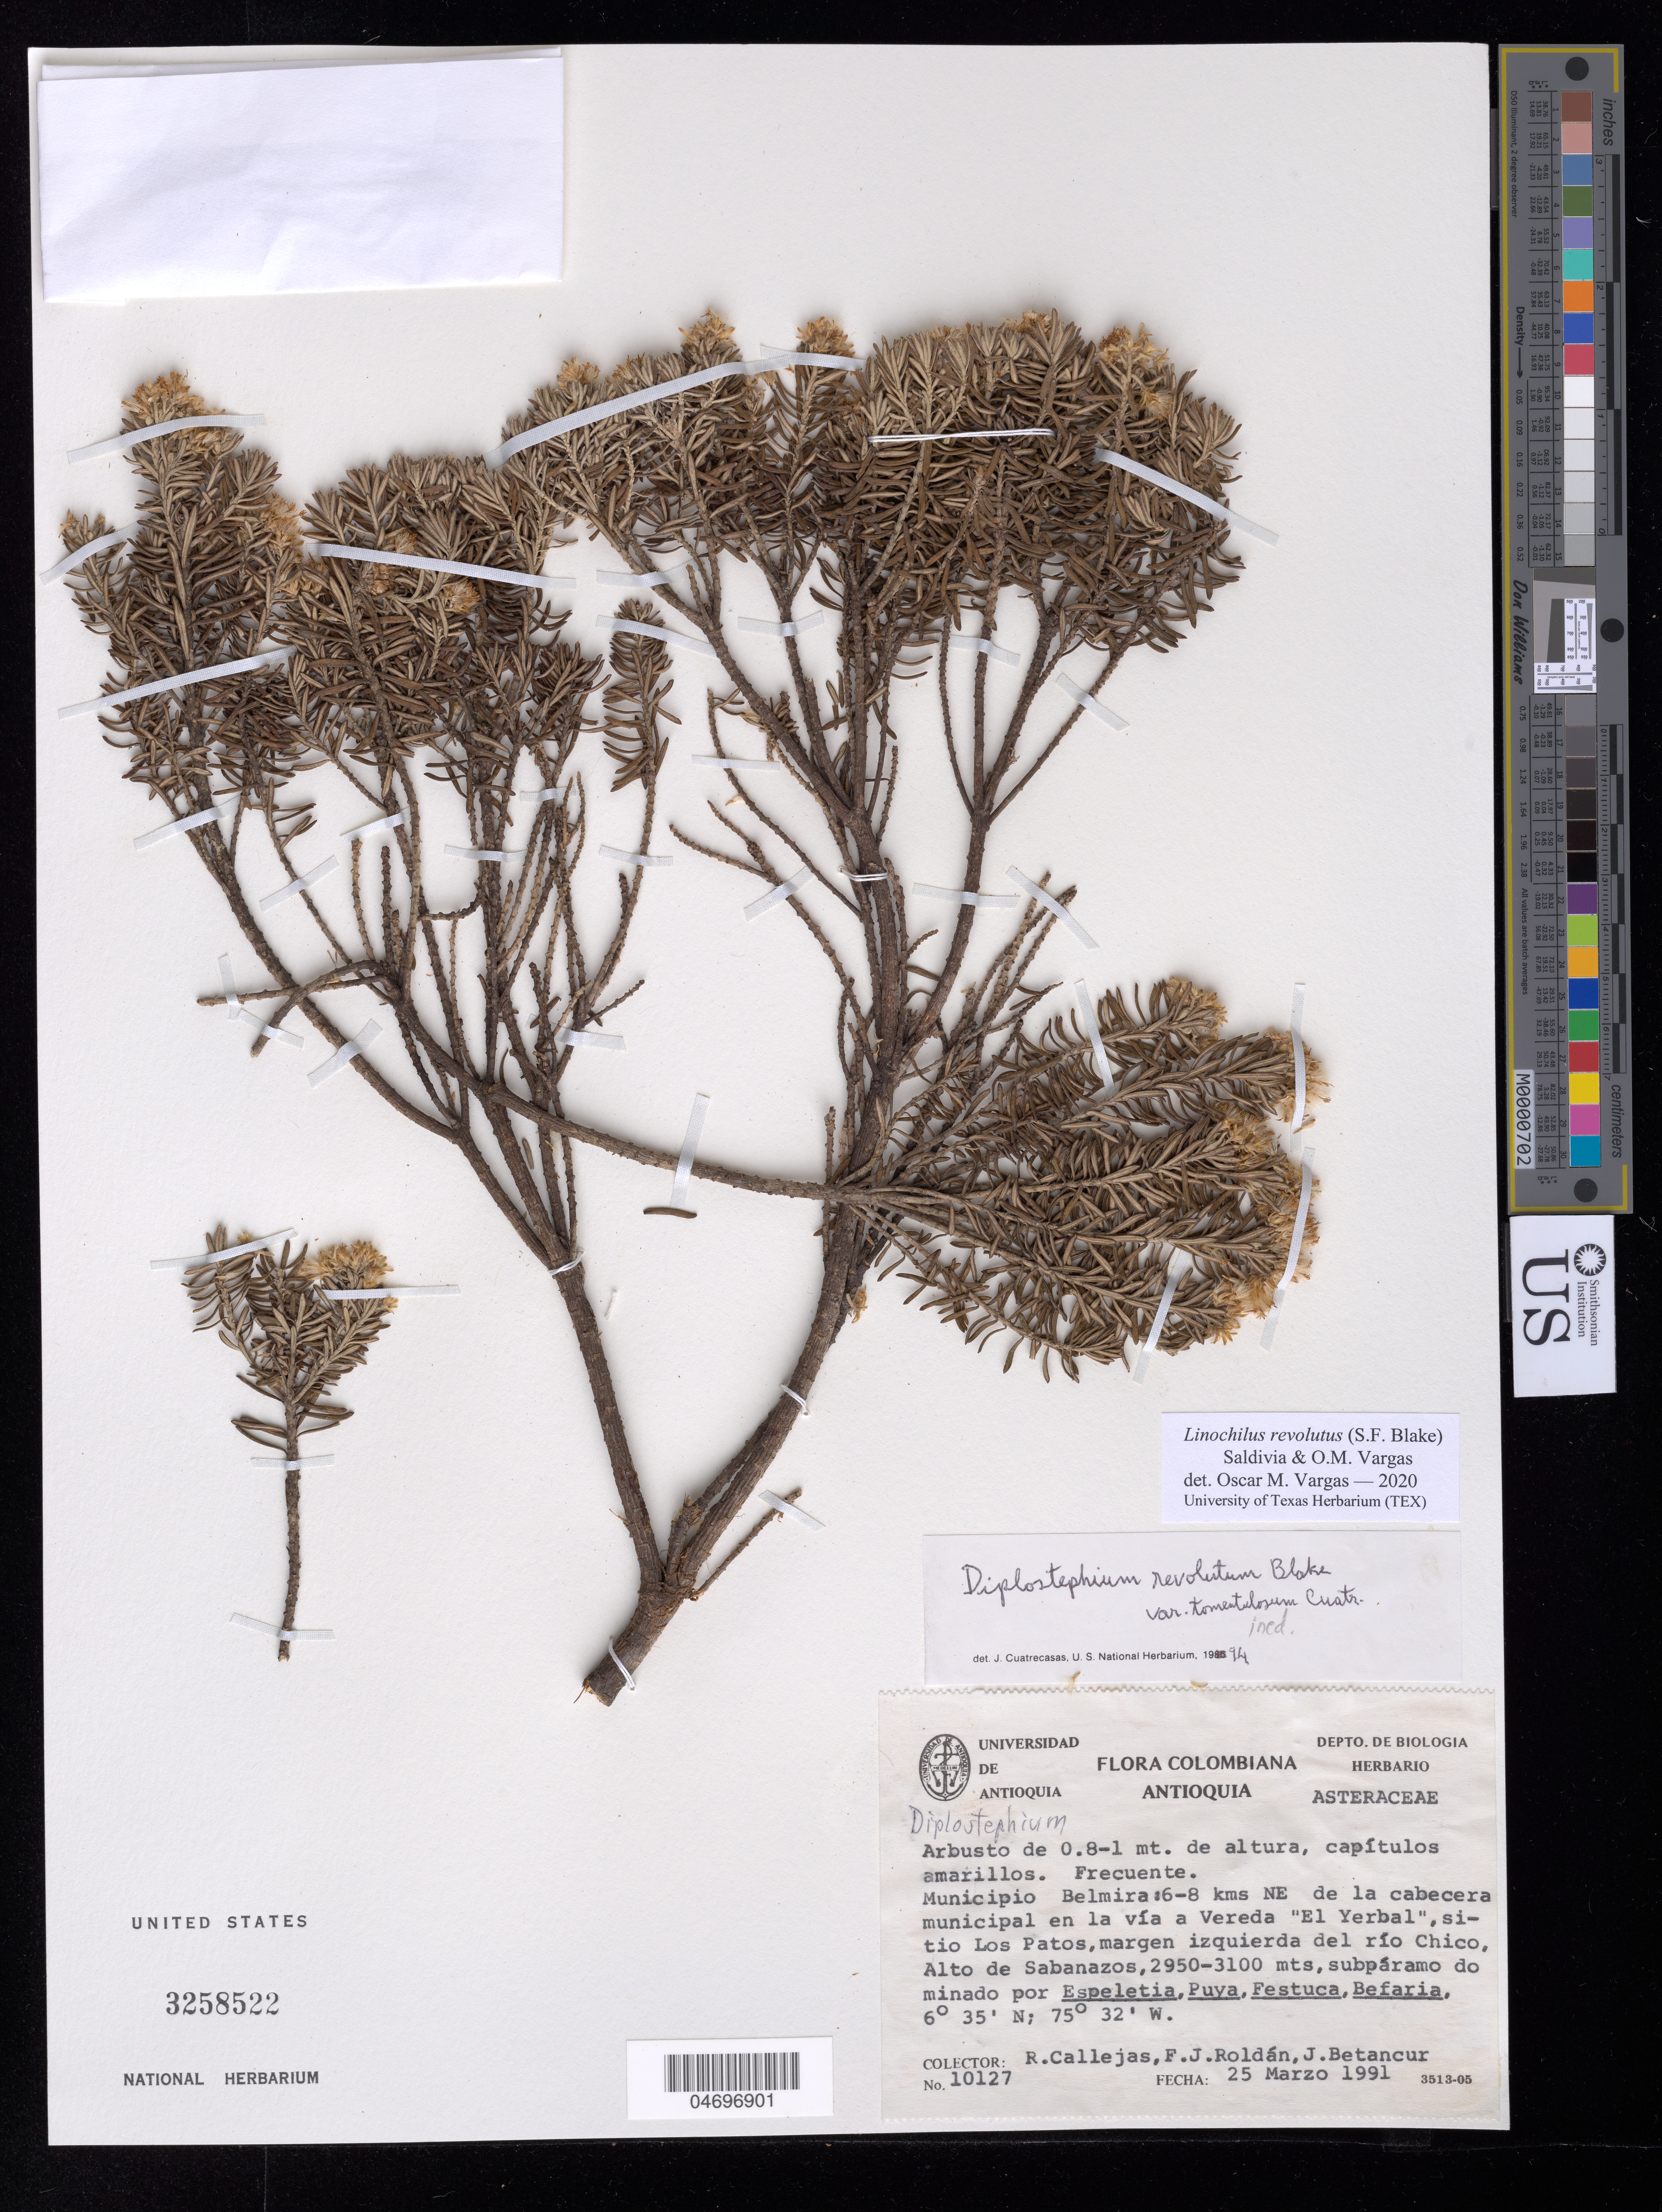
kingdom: Plantae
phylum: Tracheophyta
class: Magnoliopsida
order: Asterales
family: Asteraceae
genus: Linochilus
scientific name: Linochilus revolutus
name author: (S.F. Blake) Saldivia & O.M. Vargas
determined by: Vargas, Oscar M.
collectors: R. Callejas, F. J. Roldán & J. C. Betancur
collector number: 10127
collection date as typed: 25 Mar 1991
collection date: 1991-03-25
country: Colombia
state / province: Antioquia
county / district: Mpio. Belmira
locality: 6-8 km NE de la cabecera municipal en la vía a Vereda "El Yerbal", sitio Los Patos, margen izquierda de río Chico, Alto de Sabanazos.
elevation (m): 2950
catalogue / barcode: US 3258522